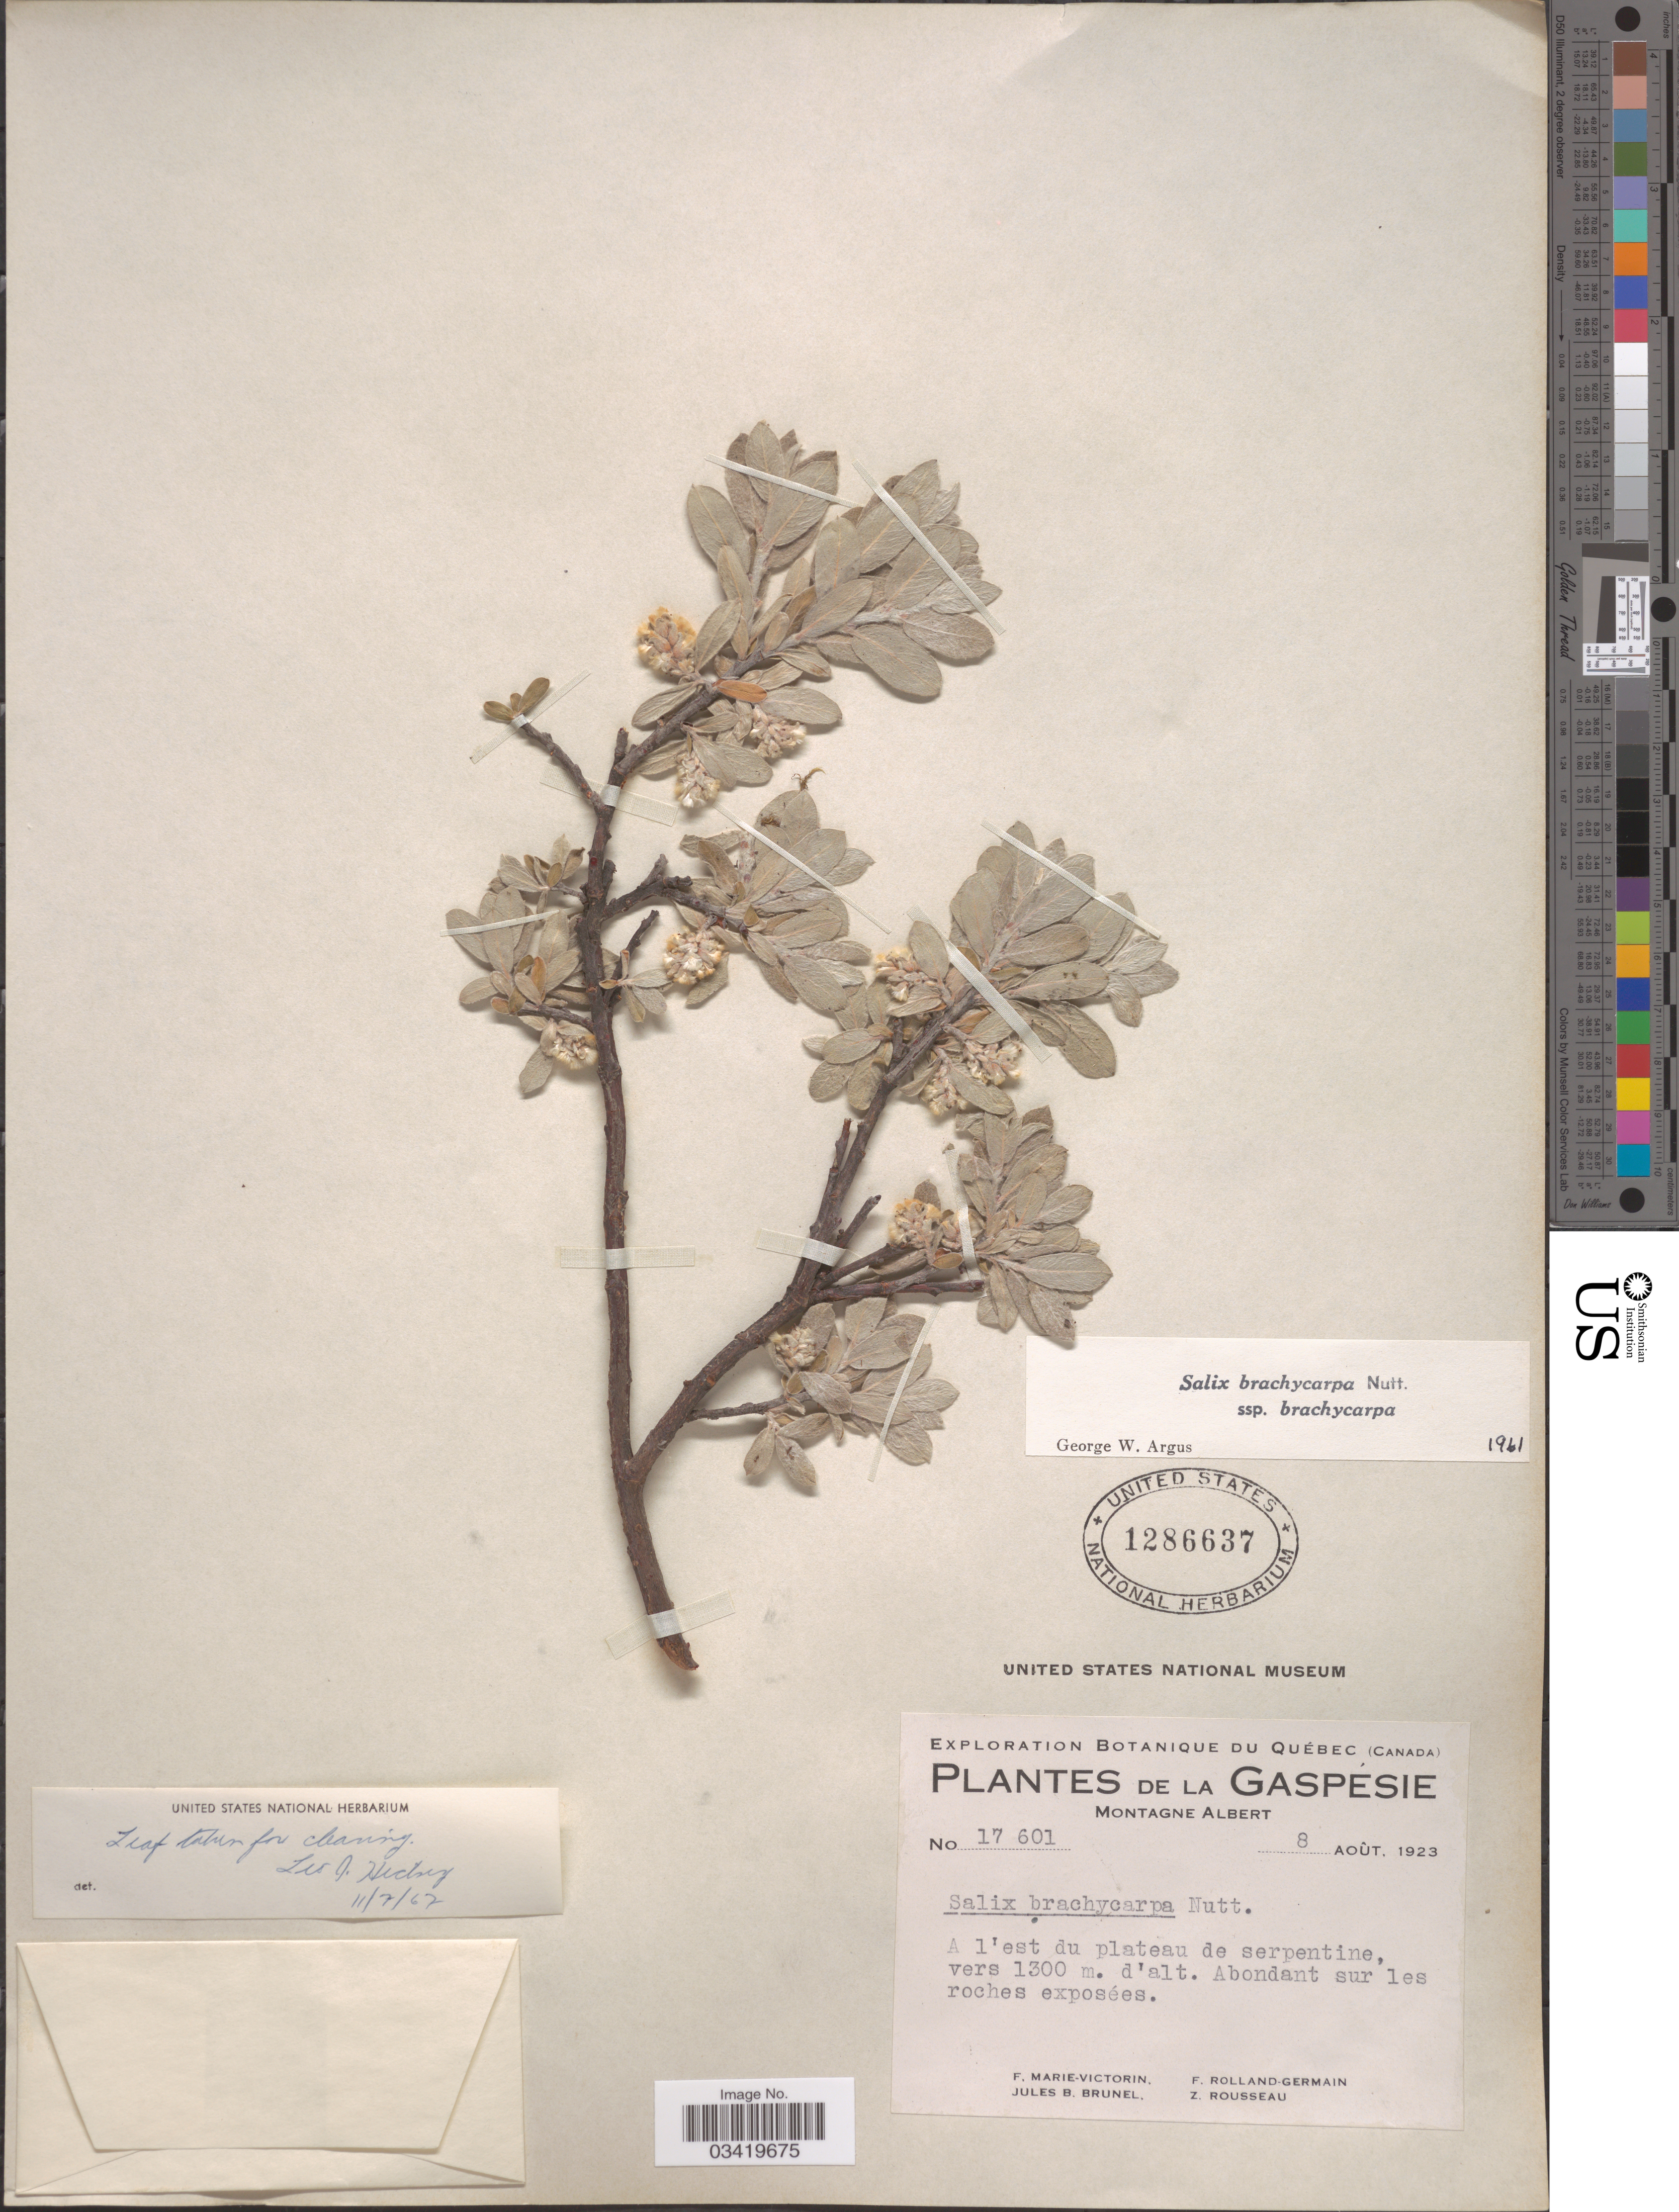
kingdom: Plantae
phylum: Tracheophyta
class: Magnoliopsida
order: Malpighiales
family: Salicaceae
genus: Salix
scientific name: Salix brachycarpa subsp. brachycarpa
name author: Nutt.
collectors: F. Marie-Victorin, J. Brunel, Rolland-Germain & Z. Rousseau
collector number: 17601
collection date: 1923-08-08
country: Canada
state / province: Quebec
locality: De La Gaspésie. Montagne Albert. A l'est du plateau de serpentine.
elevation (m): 1300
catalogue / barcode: US 1286637